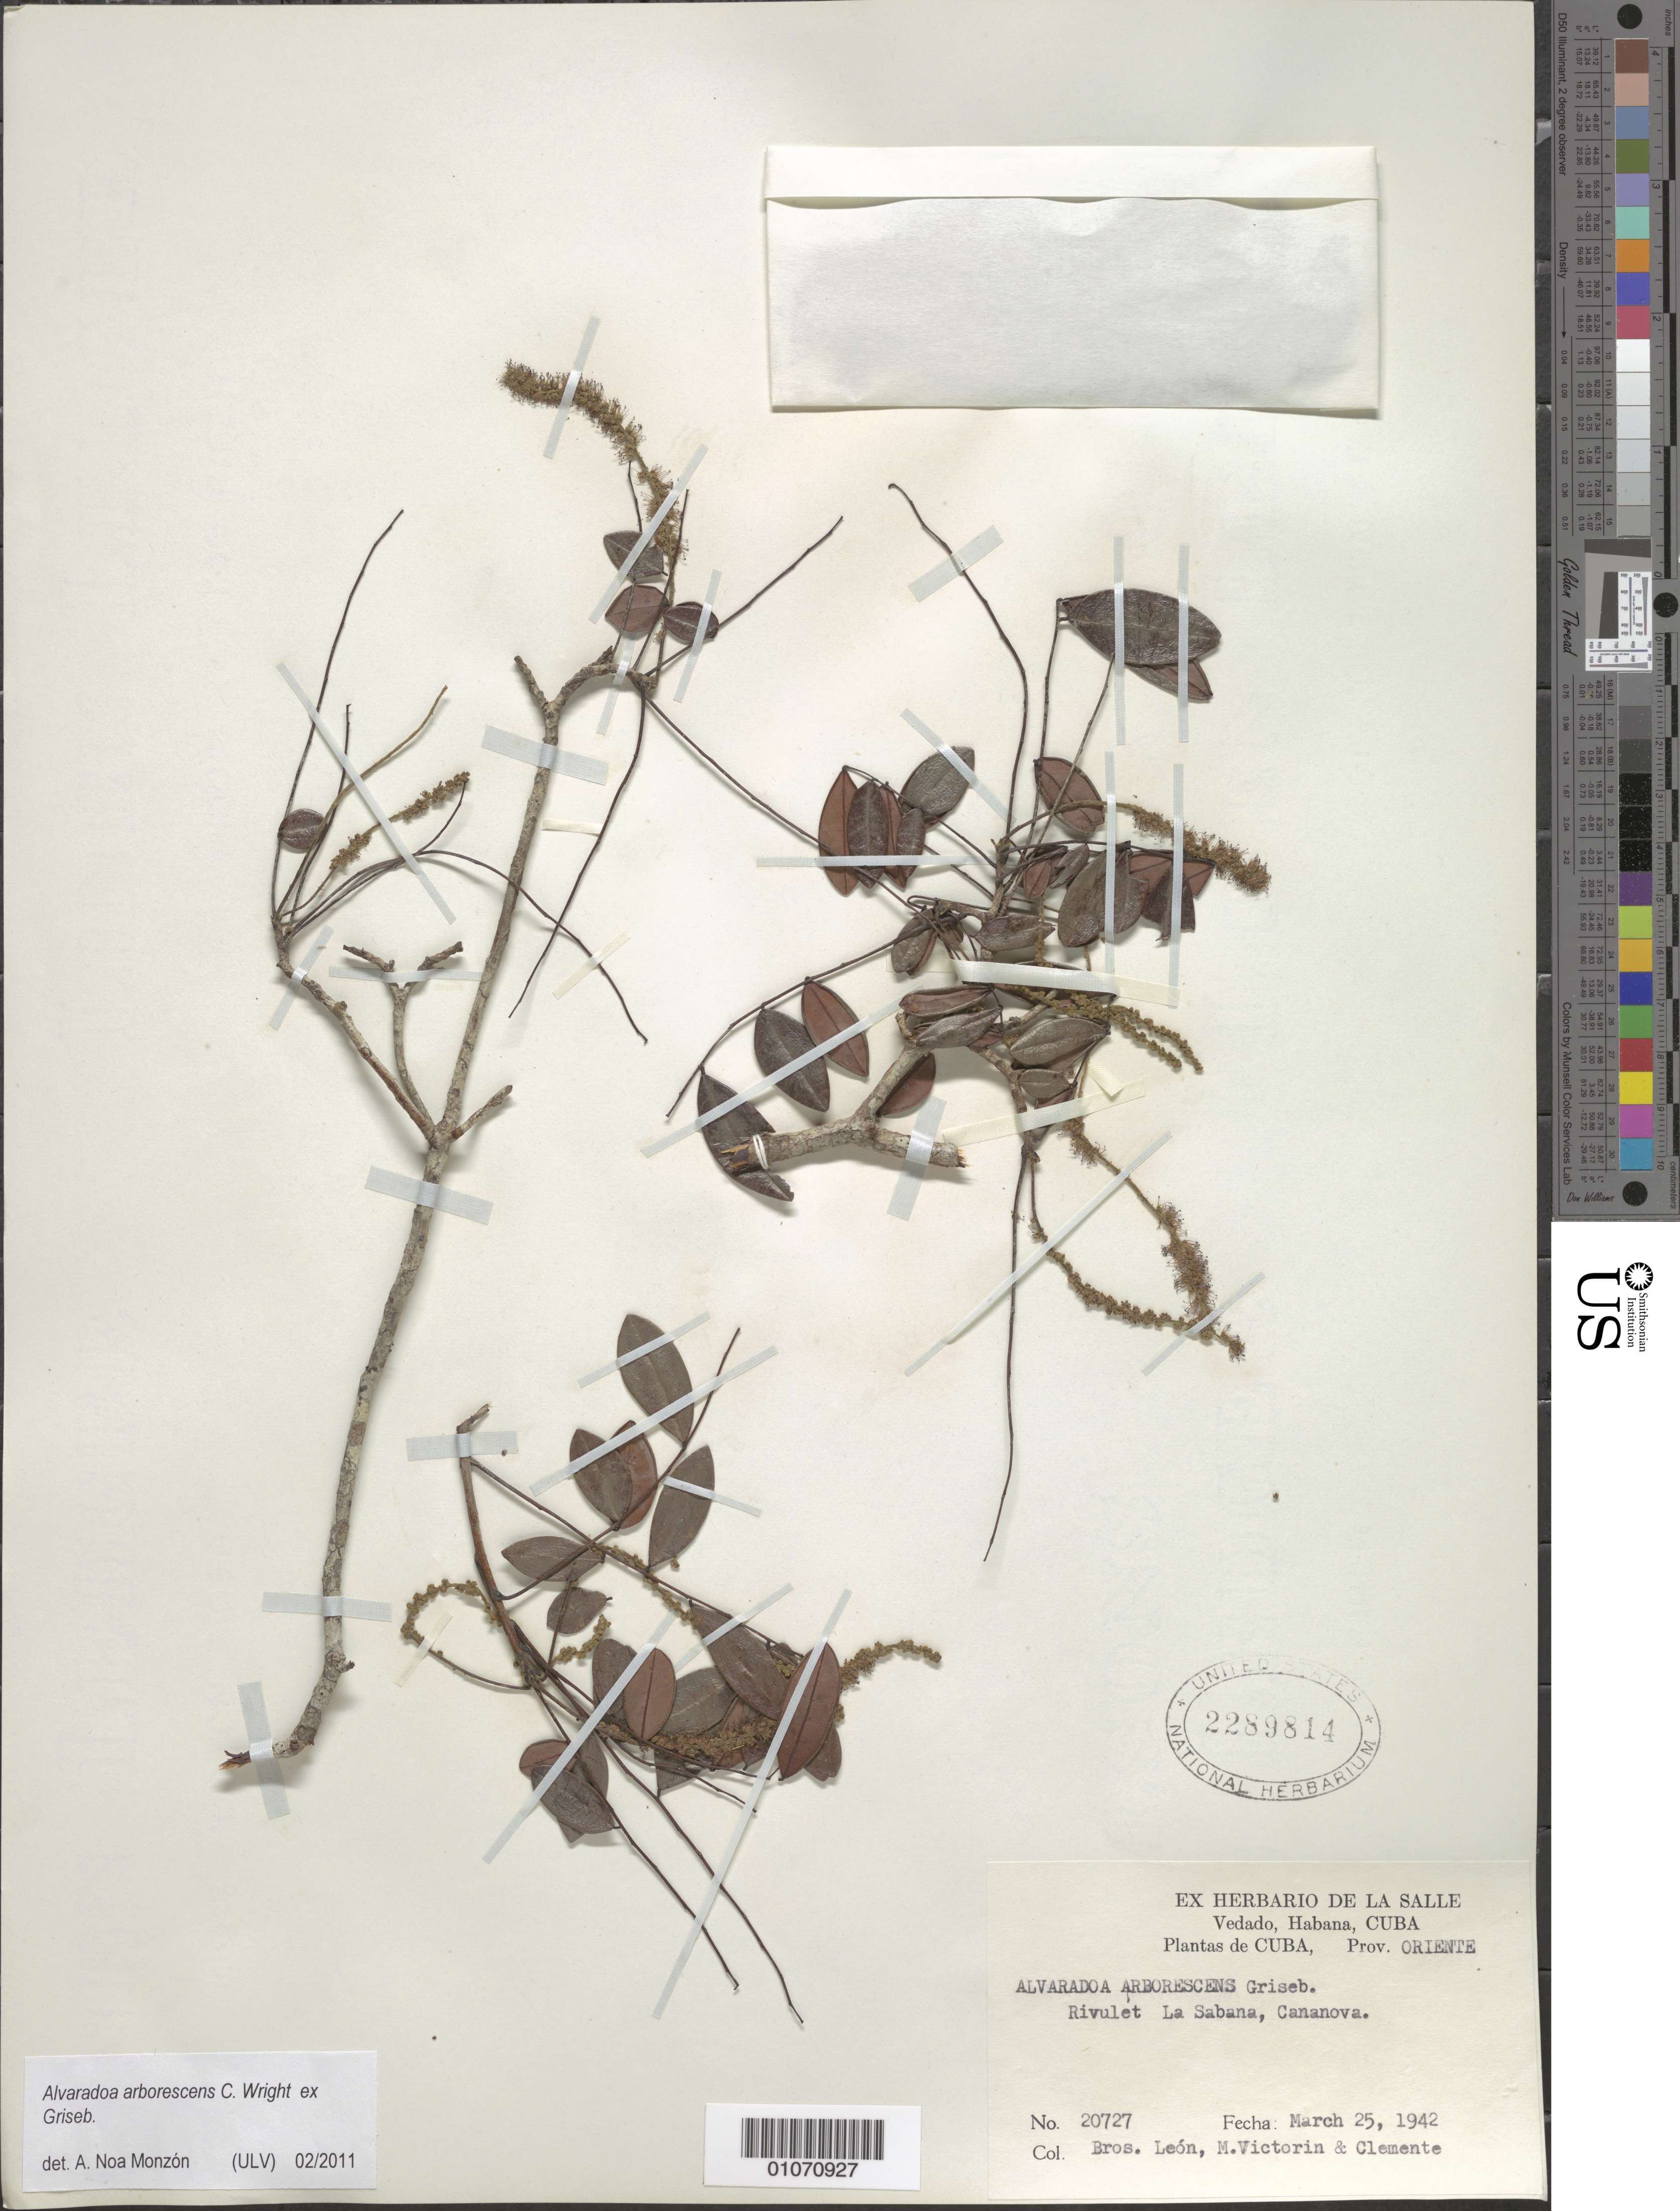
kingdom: Plantae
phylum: Tracheophyta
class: Magnoliopsida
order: Picramniales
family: Picramniaceae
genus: Alvaradoa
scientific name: Alvaradoa arborescens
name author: C. Wright in Griseb.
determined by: Noa Monzón, A.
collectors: Bro. León, Fr. Marie-Victorin & Bro. Clemente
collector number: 20727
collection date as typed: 25 Mar 1942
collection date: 1942-03-25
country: Cuba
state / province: Oriente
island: Cuba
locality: La Sabana, Cananova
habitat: Rivulet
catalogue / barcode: US 2289814